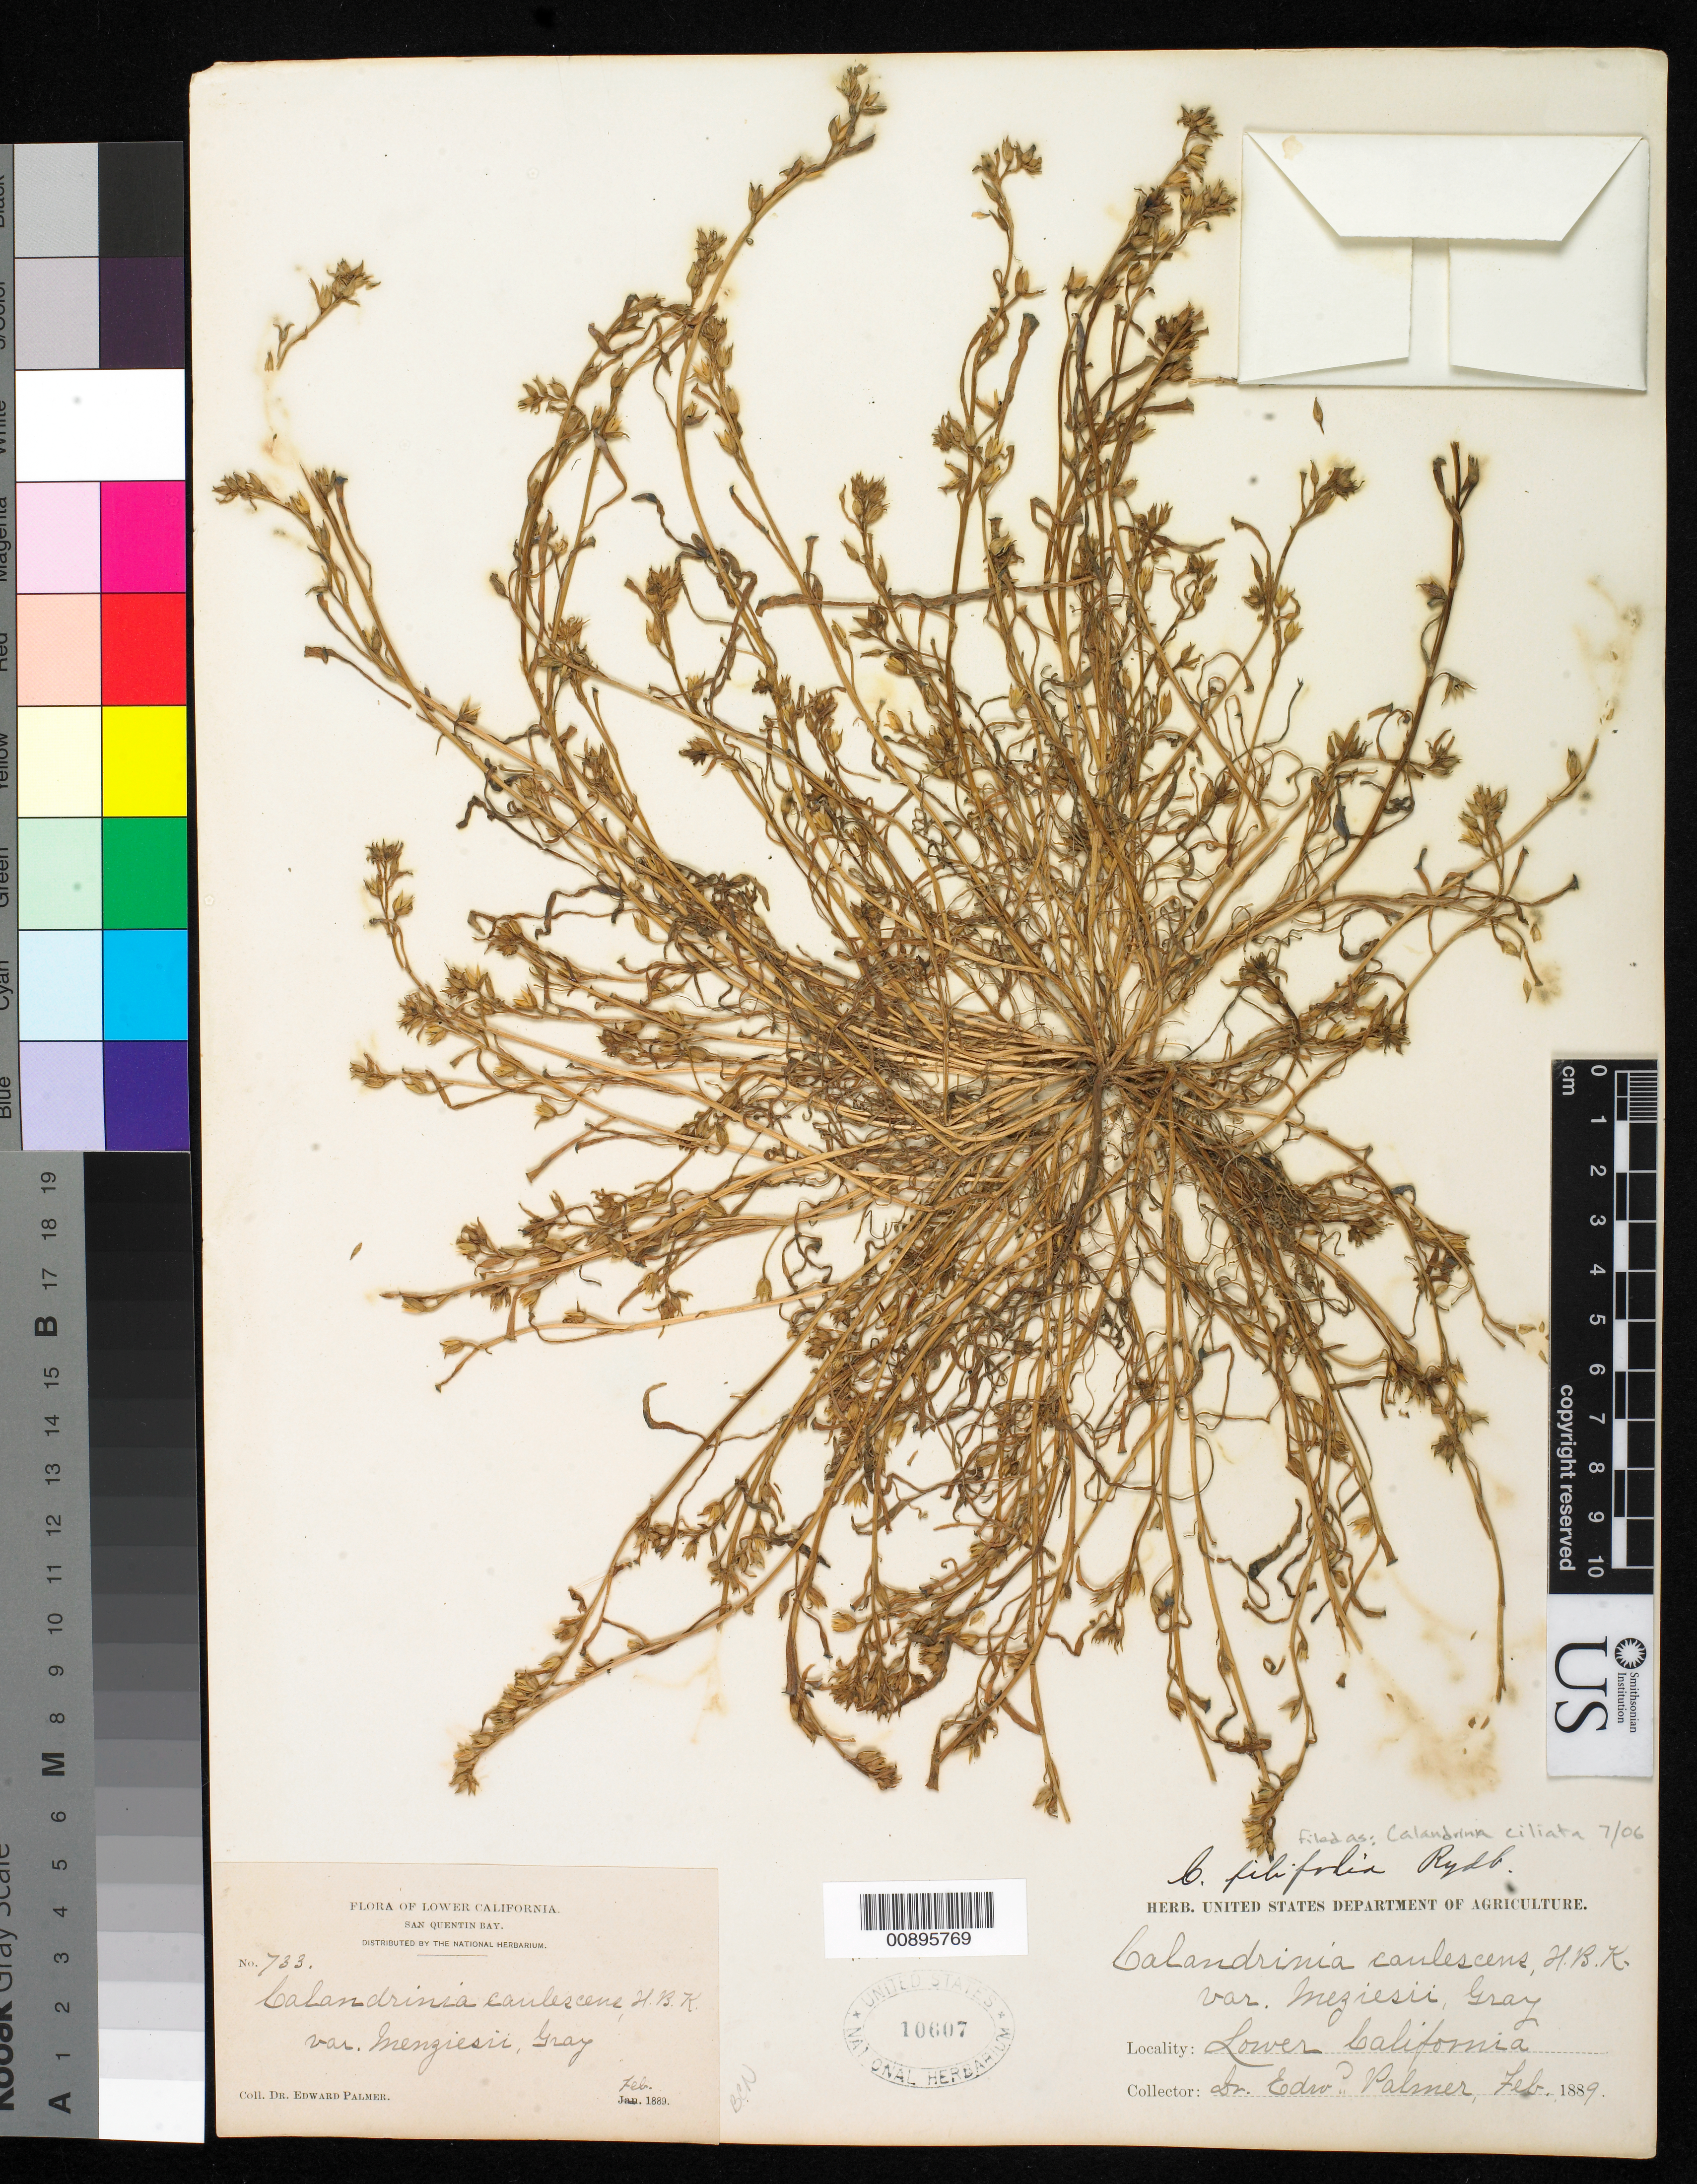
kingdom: Plantae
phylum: Tracheophyta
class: Magnoliopsida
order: Caryophyllales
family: Montiaceae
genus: Calandrinia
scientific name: Calandrinia ciliata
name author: (Ruiz & Pav.) DC.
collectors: E. Palmer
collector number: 733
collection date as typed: Feb 1889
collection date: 1889-02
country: Mexico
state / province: Baja California Norte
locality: San Quentin Bay, Baja California.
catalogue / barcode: US 10607